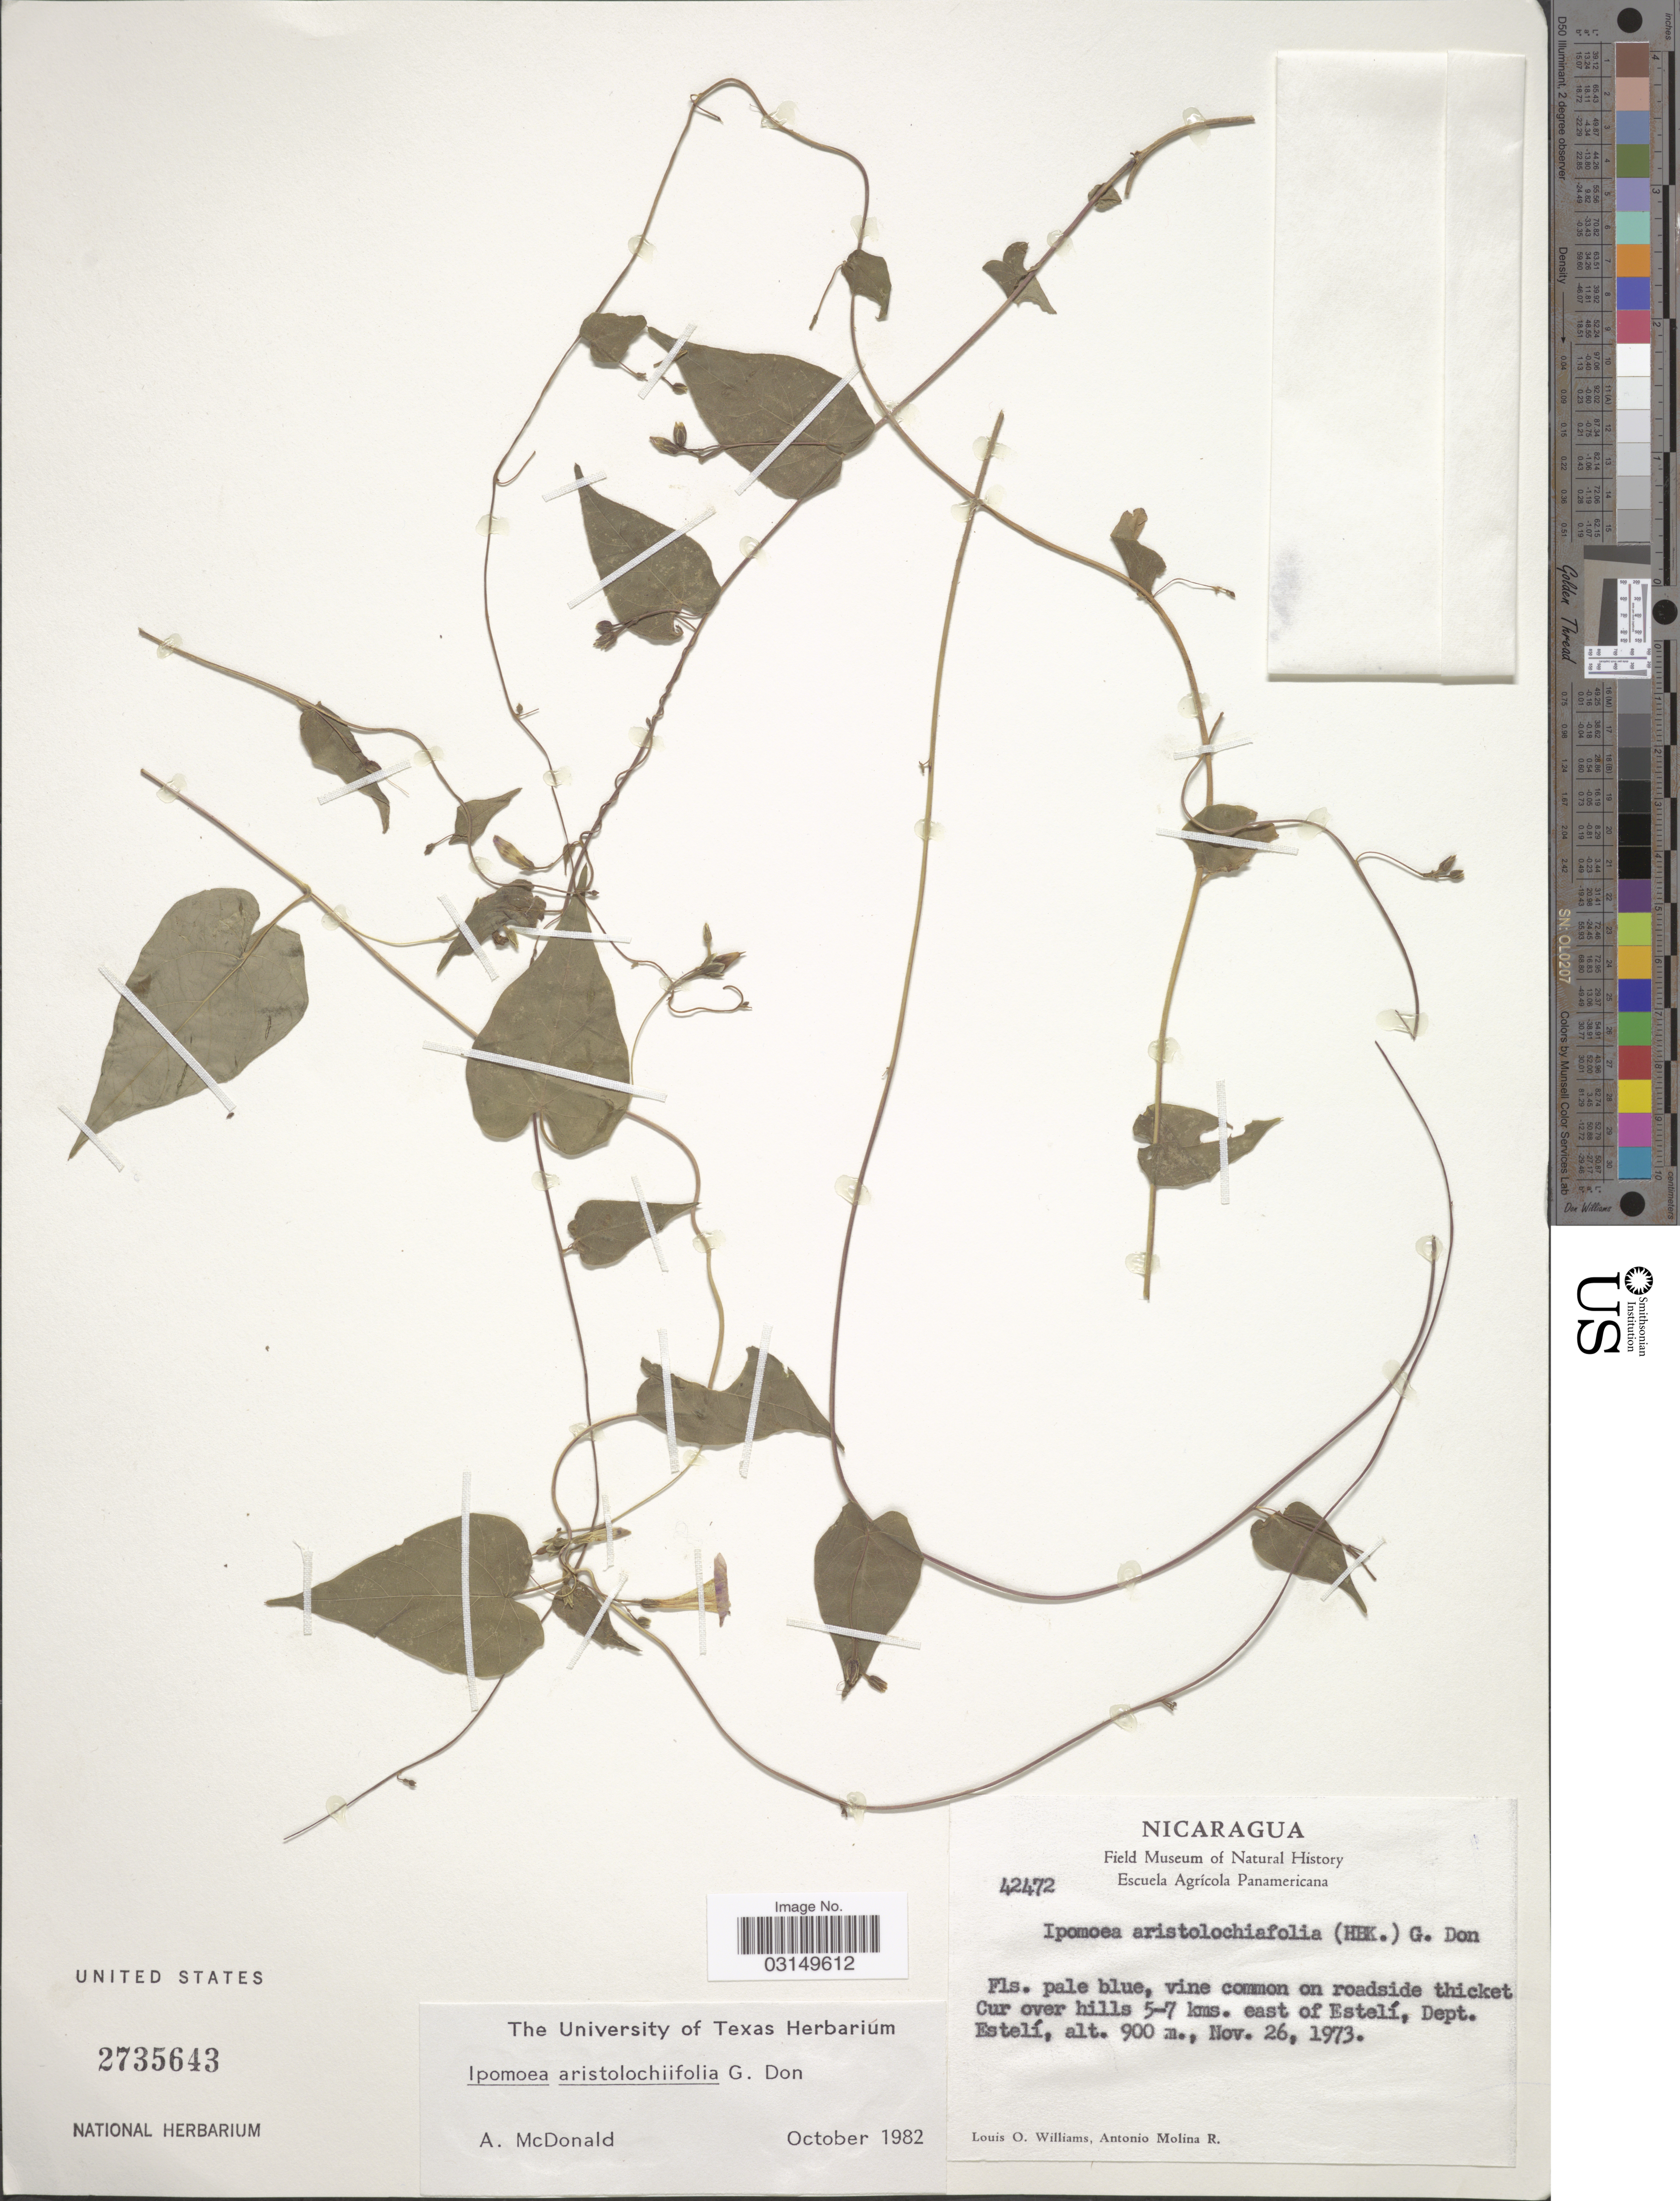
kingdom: Plantae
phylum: Tracheophyta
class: Magnoliopsida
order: Solanales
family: Convolvulaceae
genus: Ipomoea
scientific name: Ipomoea aristolochiifolia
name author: G. Don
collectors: L. O. Williams & A. Molina R.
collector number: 42472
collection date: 1973-11-26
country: Nicaragua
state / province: Esteli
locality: Vine common on roadside thicket, Cur over hills 5-7 kms. east of Estelí, Dept. Estelí.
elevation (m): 900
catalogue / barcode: US 2735643